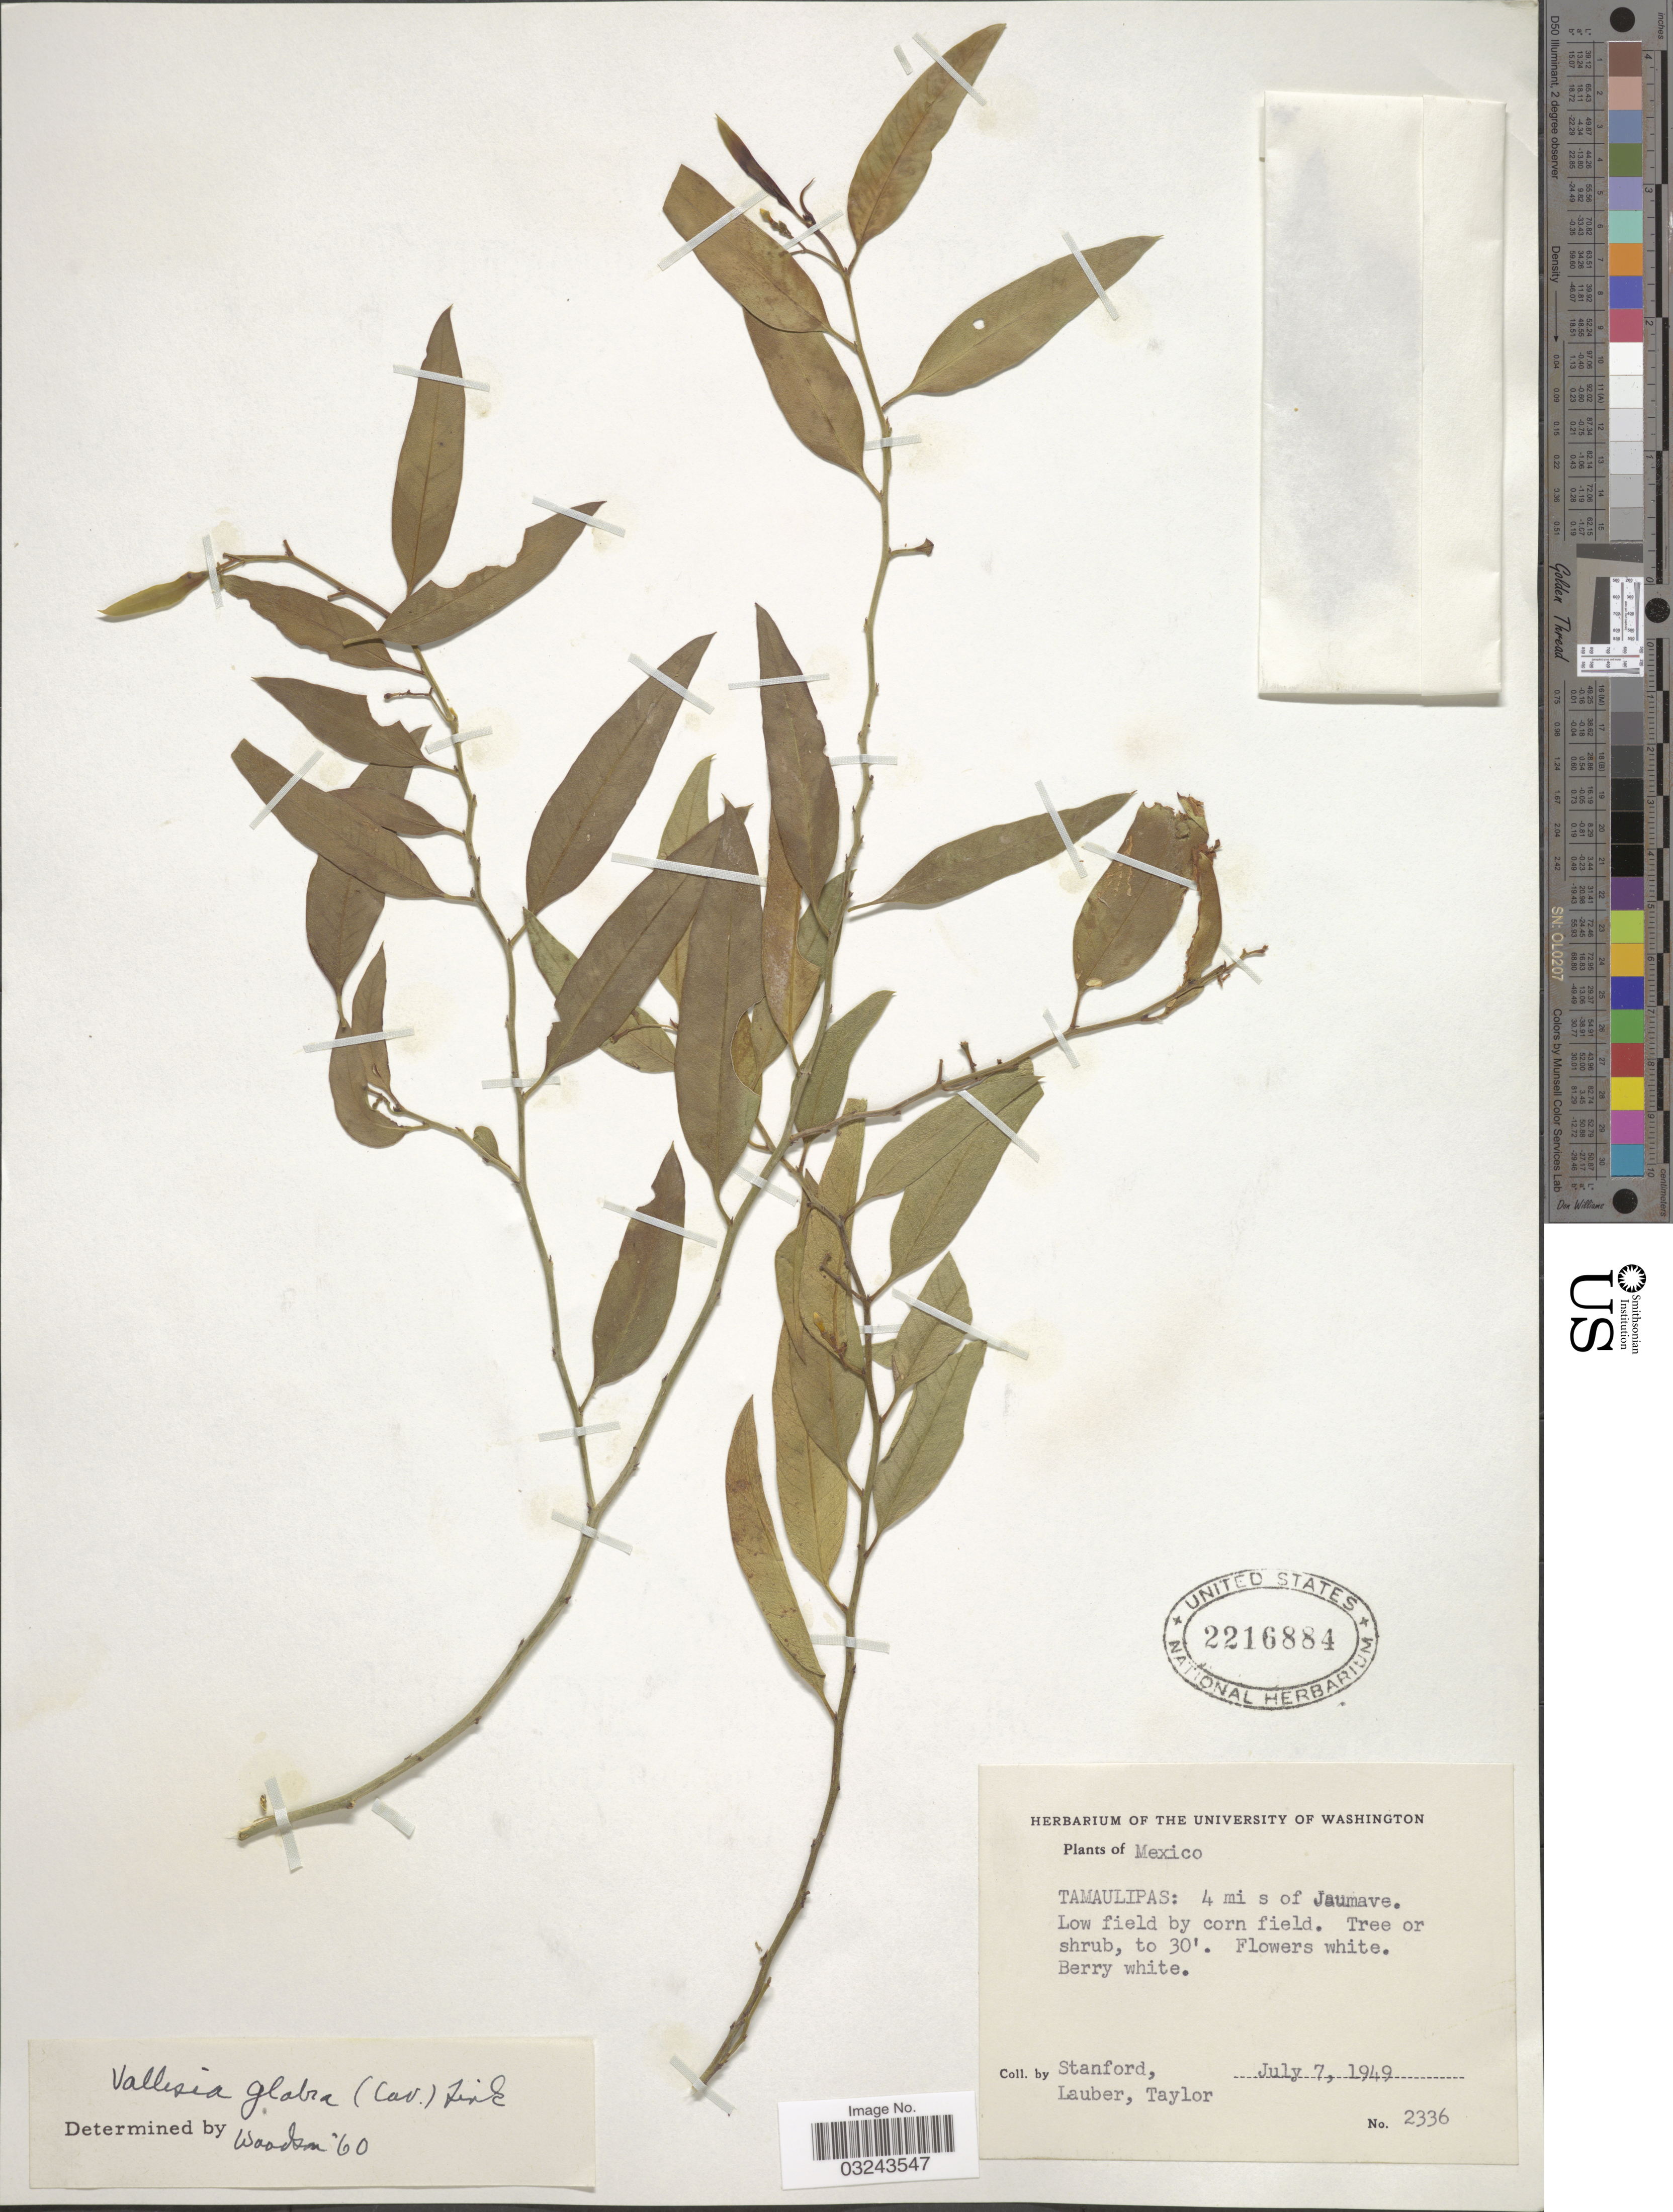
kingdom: Plantae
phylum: Tracheophyta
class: Magnoliopsida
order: Gentianales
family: Apocynaceae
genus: Vallesia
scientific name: Vallesia glabra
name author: (Cav.) Link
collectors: -. Stanford, Lauber, -- & -- Taylor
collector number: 2336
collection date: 1949-07-07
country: Mexico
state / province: Tamaulipas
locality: Tamaulipas: 4 mi s of Jaumave, Low field by corn field.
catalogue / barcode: US 2216884